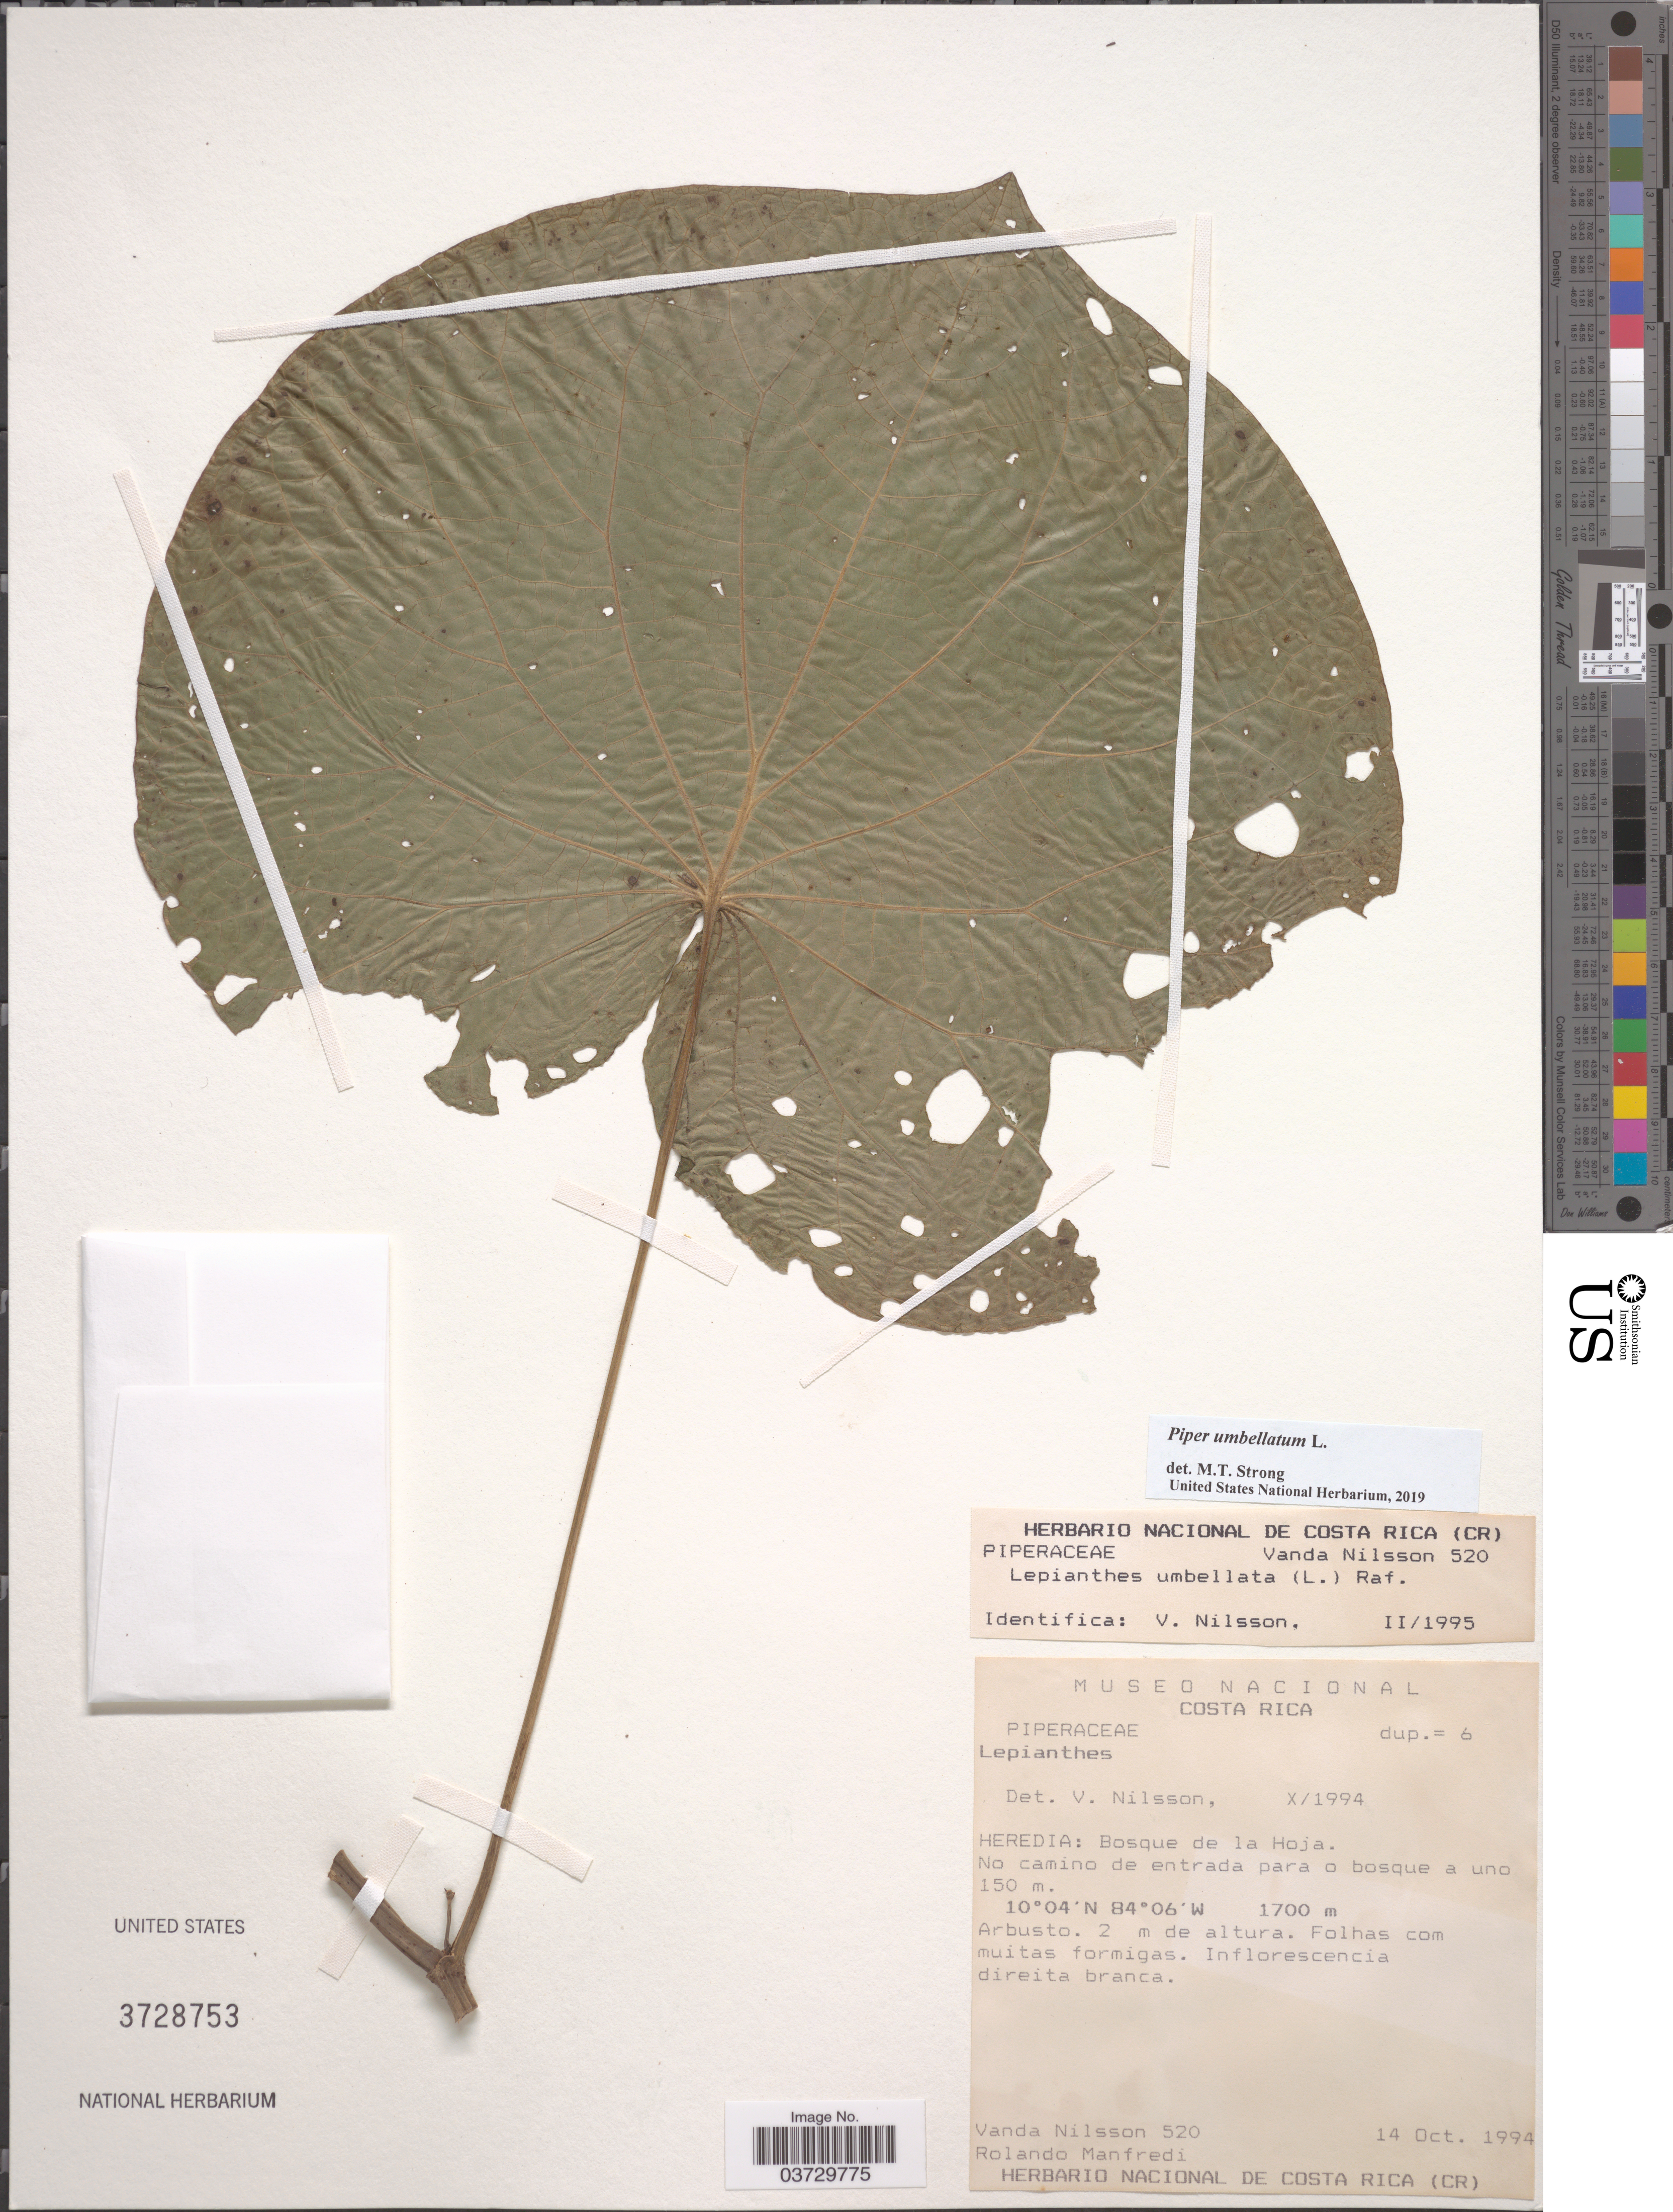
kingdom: Plantae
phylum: Tracheophyta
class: Magnoliopsida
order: Piperales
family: Piperaceae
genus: Piper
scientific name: Piper umbellatum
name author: L.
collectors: V. Nilsson & R. Manfredi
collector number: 520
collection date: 1994-10-14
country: Costa Rica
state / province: Heredia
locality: Bosque de la Hoja. No camino de entrada para o bosque a uno 150 m.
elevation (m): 1700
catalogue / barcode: US 3728753